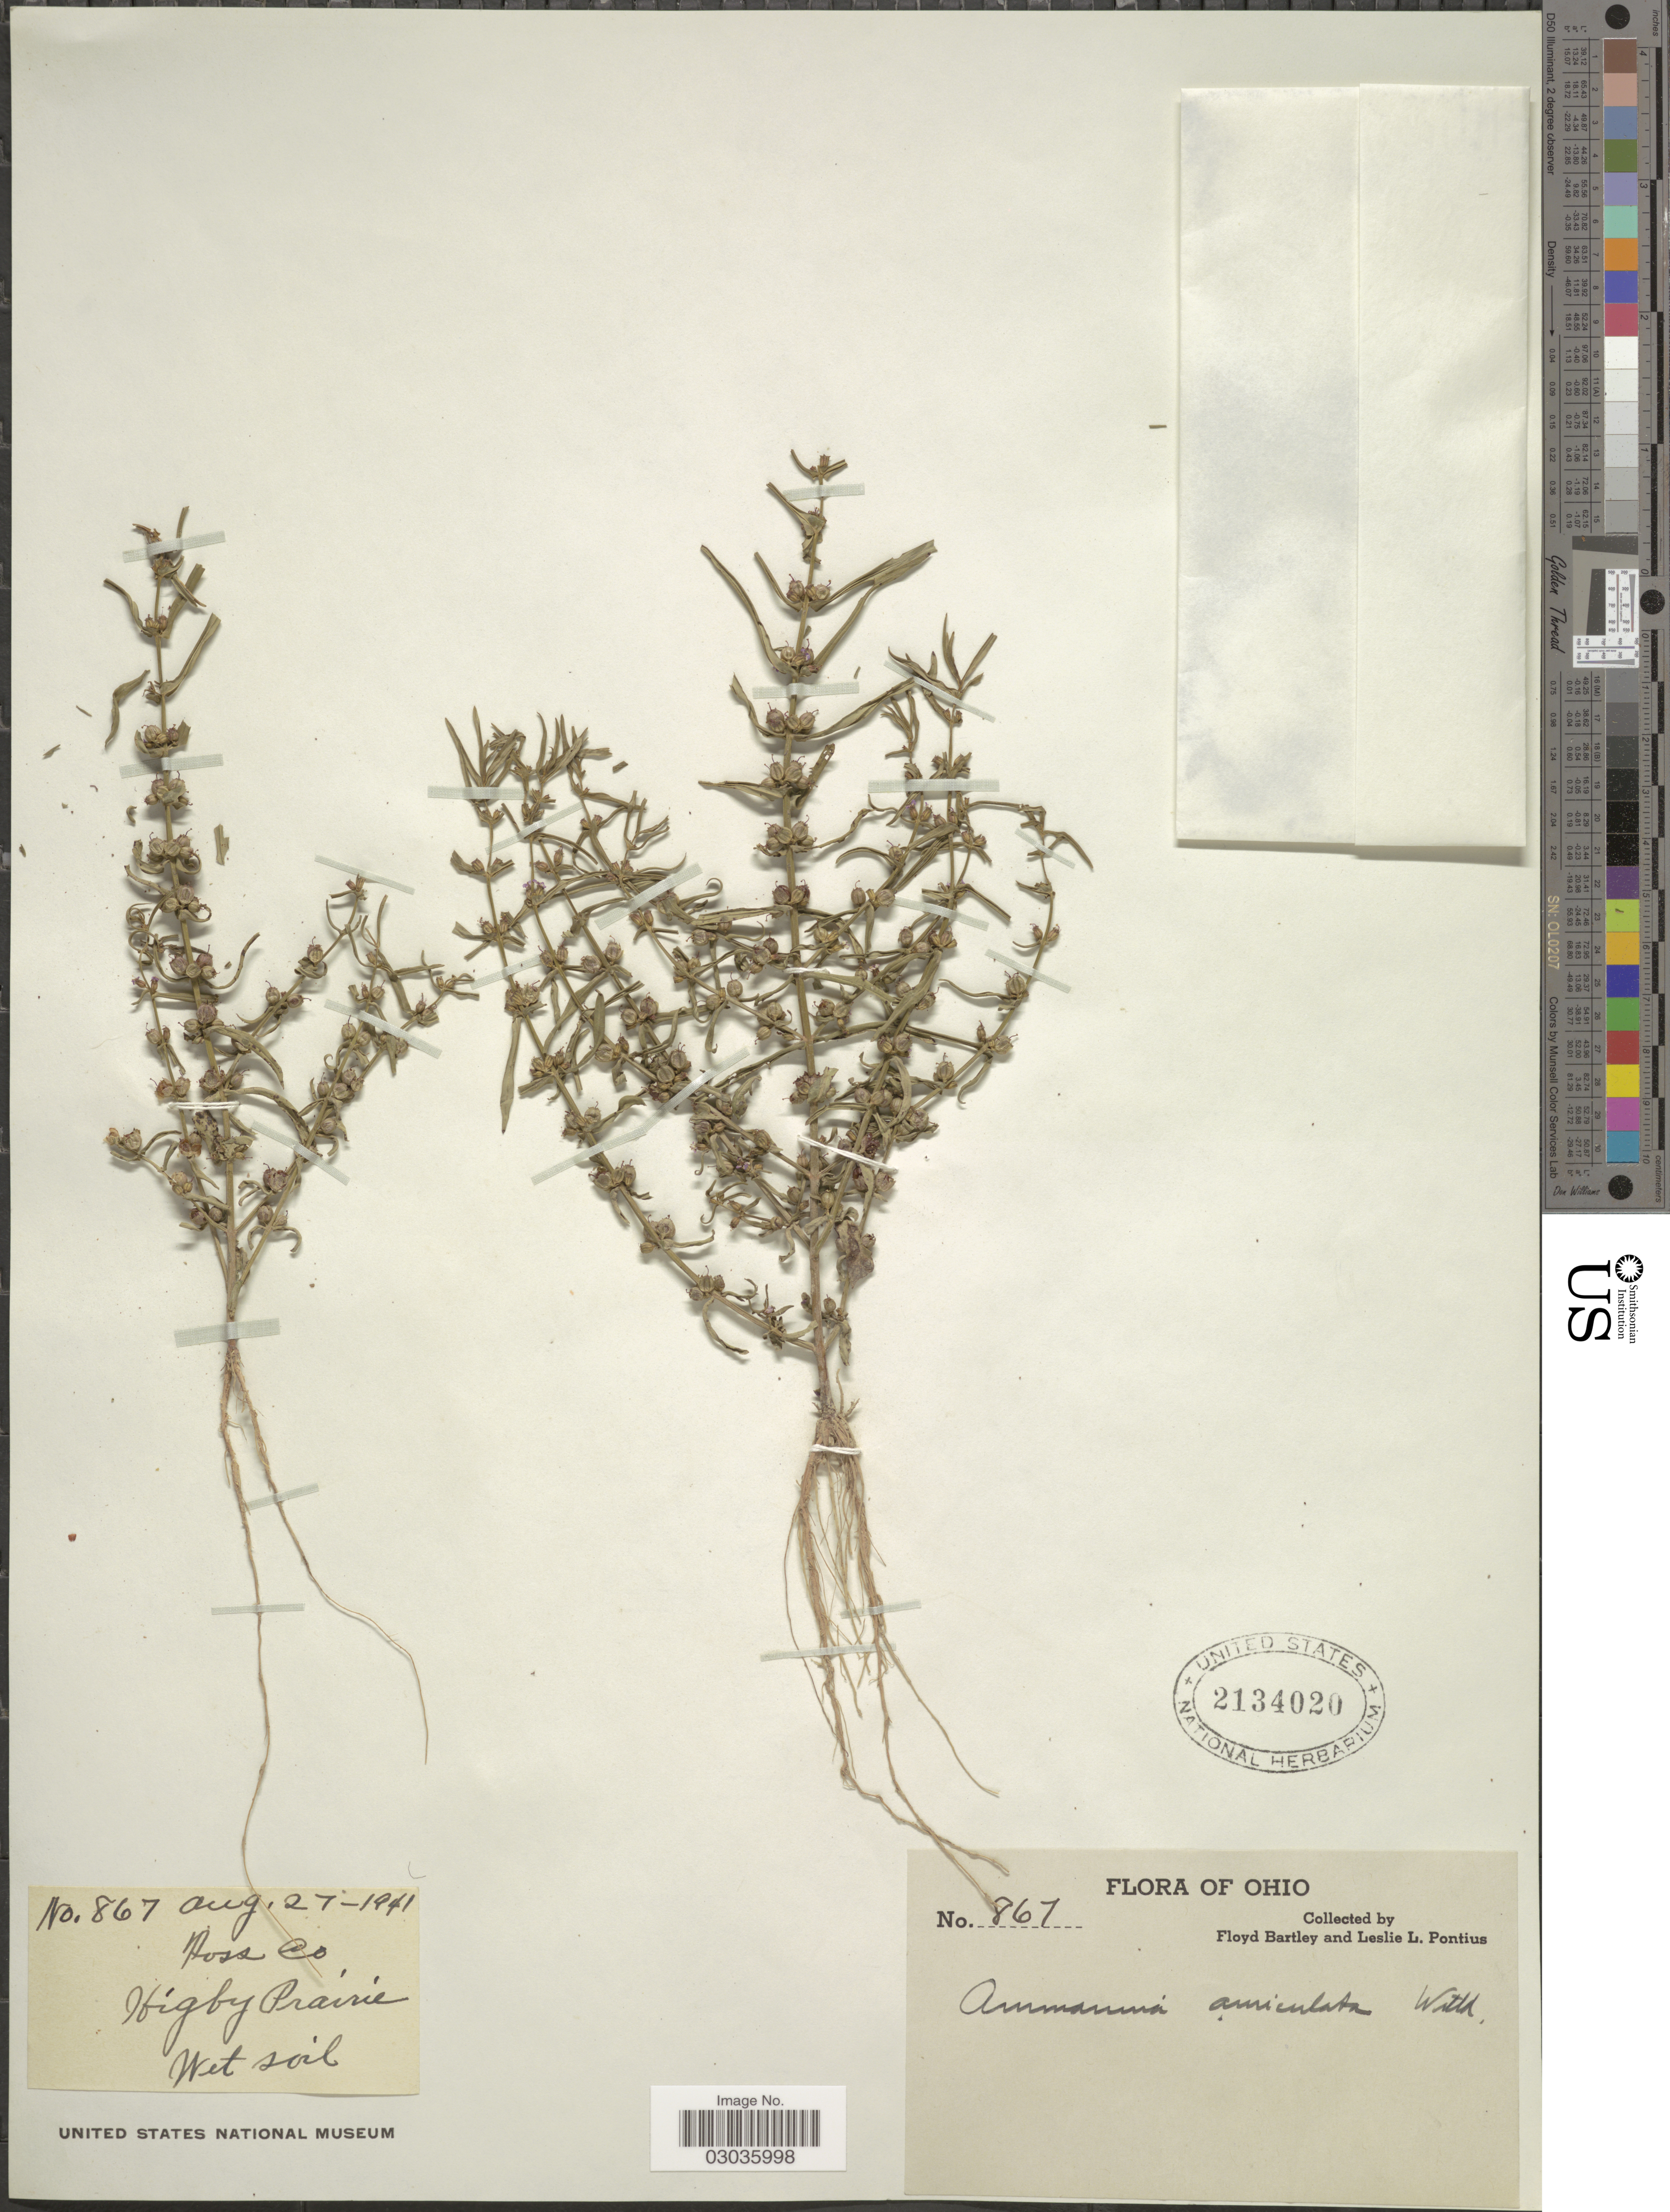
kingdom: Plantae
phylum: Tracheophyta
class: Magnoliopsida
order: Myrtales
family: Lythraceae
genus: Ammannia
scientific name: Ammannia auriculata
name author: Willd.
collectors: F. Bartley & L. Pontius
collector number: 867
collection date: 1941-08-27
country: United States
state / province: Ohio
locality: Ross Co.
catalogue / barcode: US 2134020